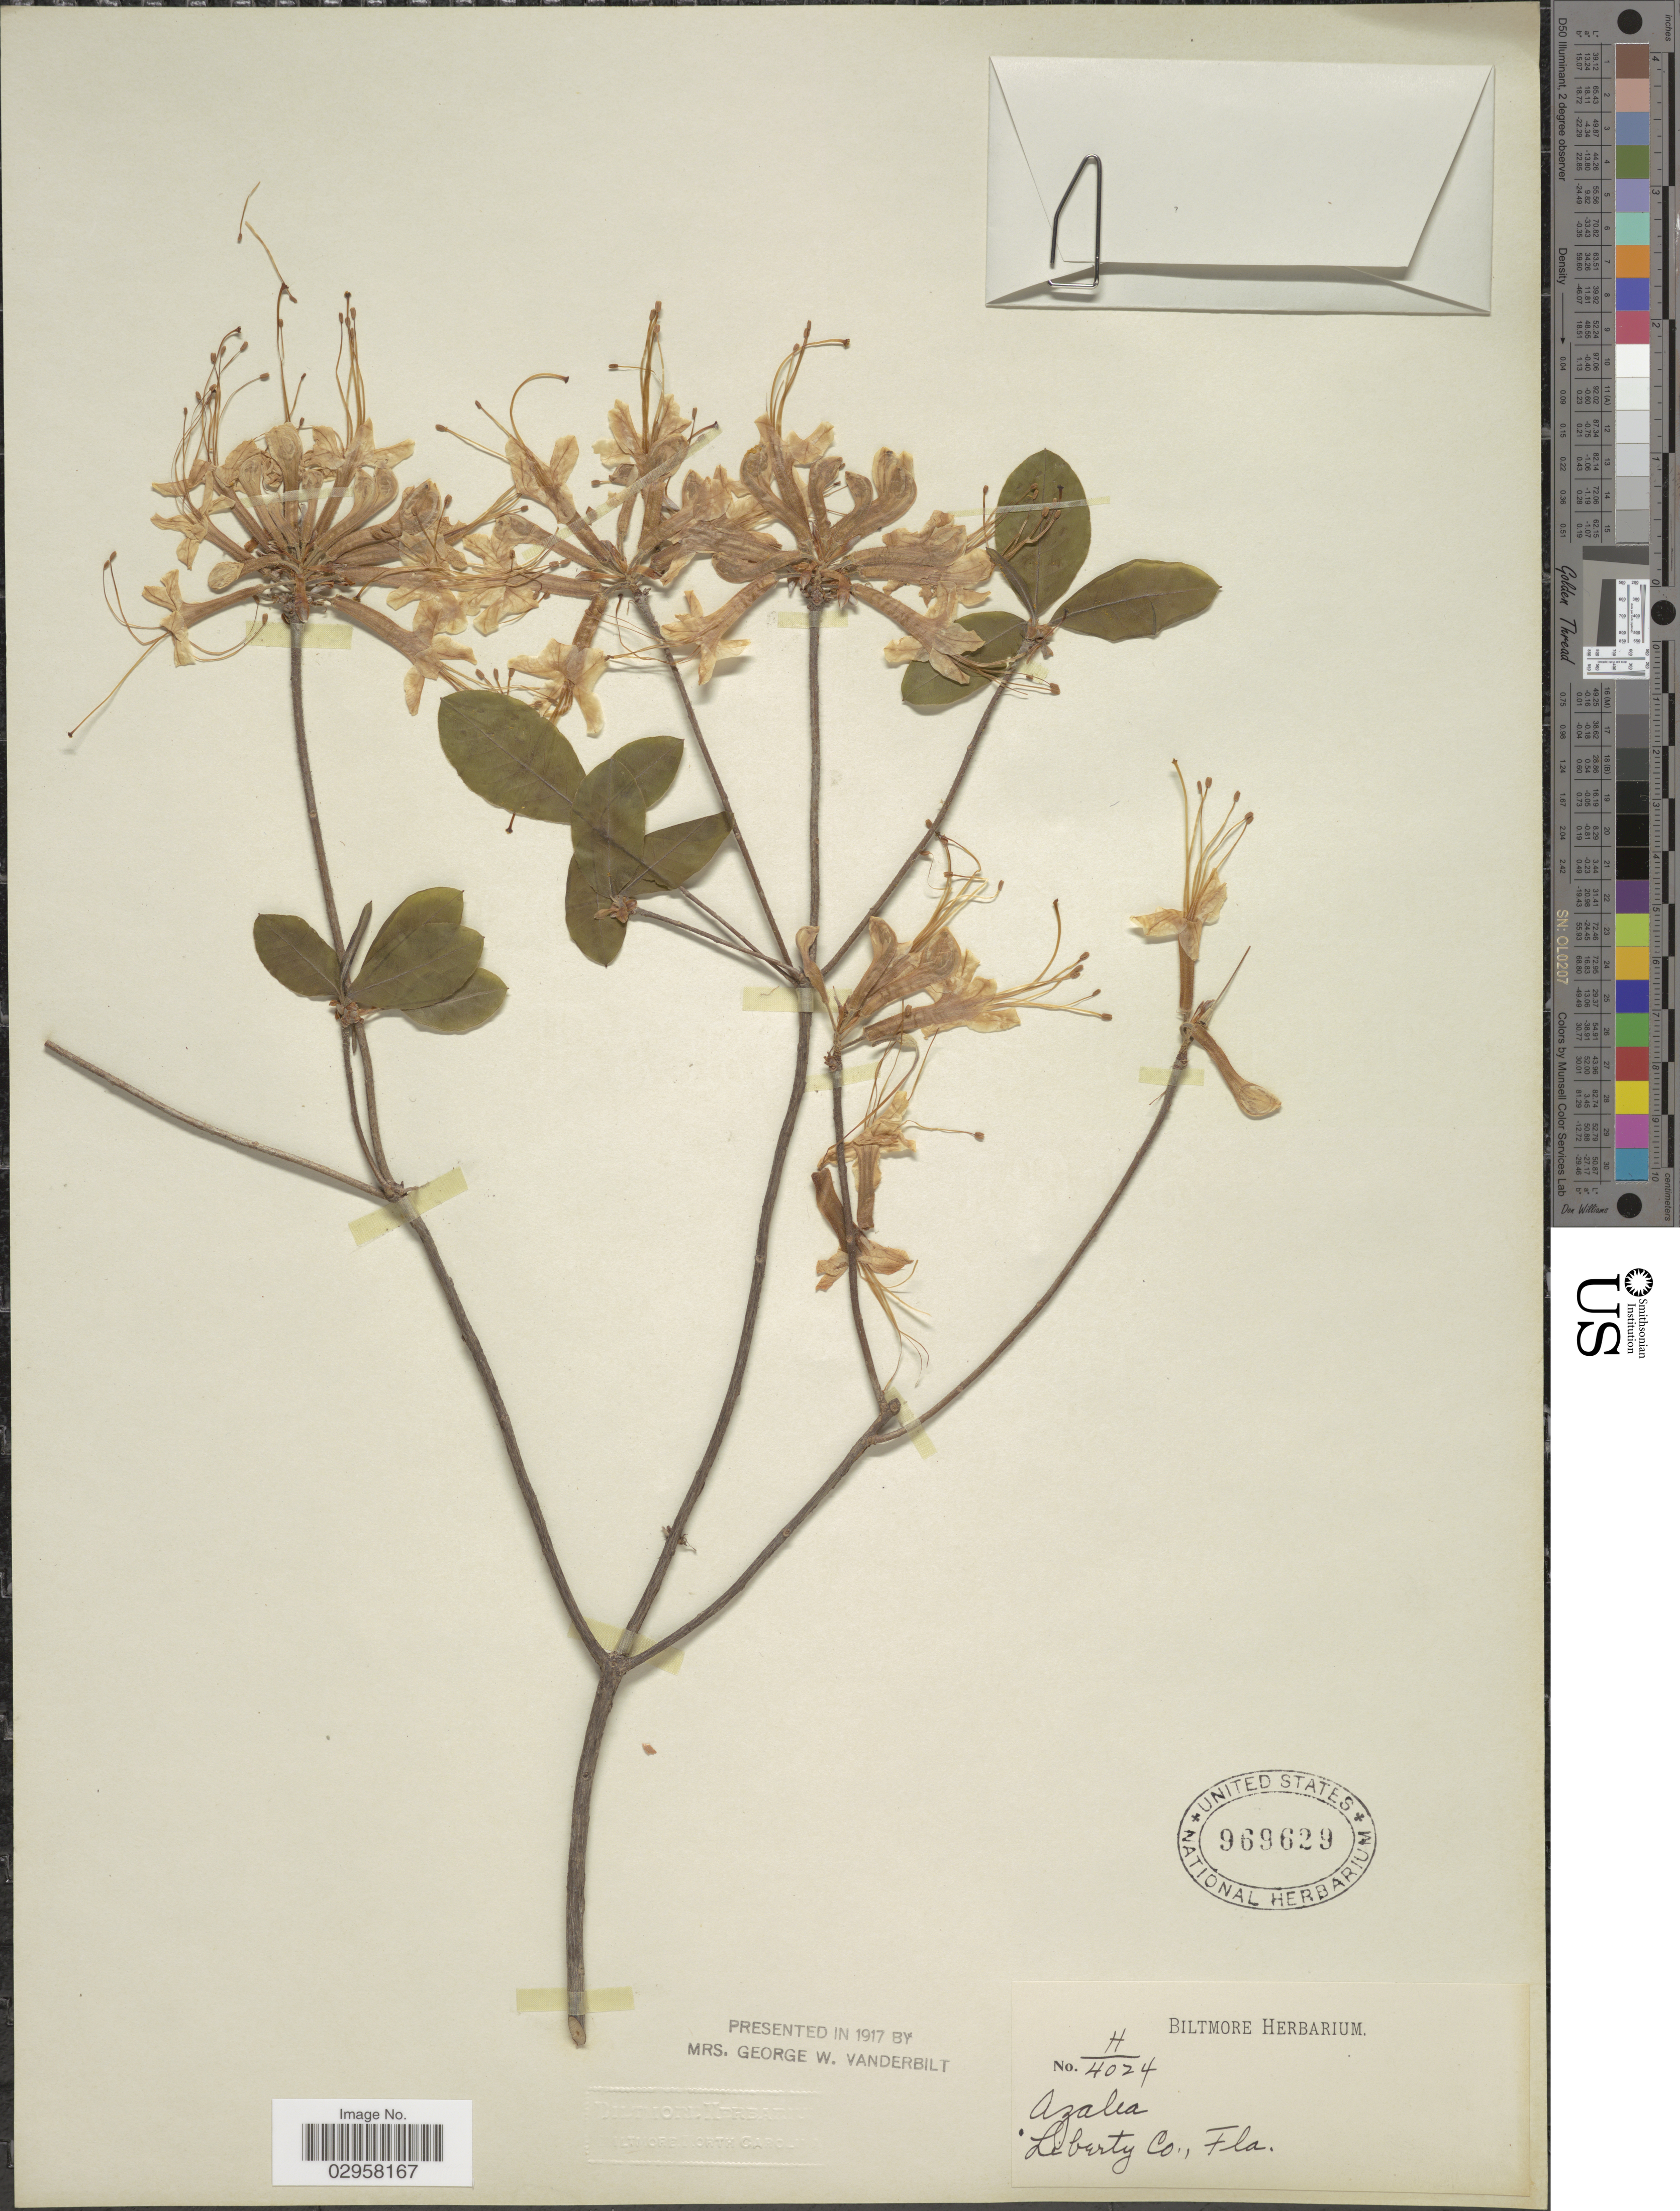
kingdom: Plantae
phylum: Tracheophyta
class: Magnoliopsida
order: Ericales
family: Ericaceae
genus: Rhododendron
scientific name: Rhododendron canescens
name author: (Michx.) Sweet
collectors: ex herb. Biltmore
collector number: H/4024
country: United States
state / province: Florida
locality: Liberty Co.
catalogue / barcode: US 969629